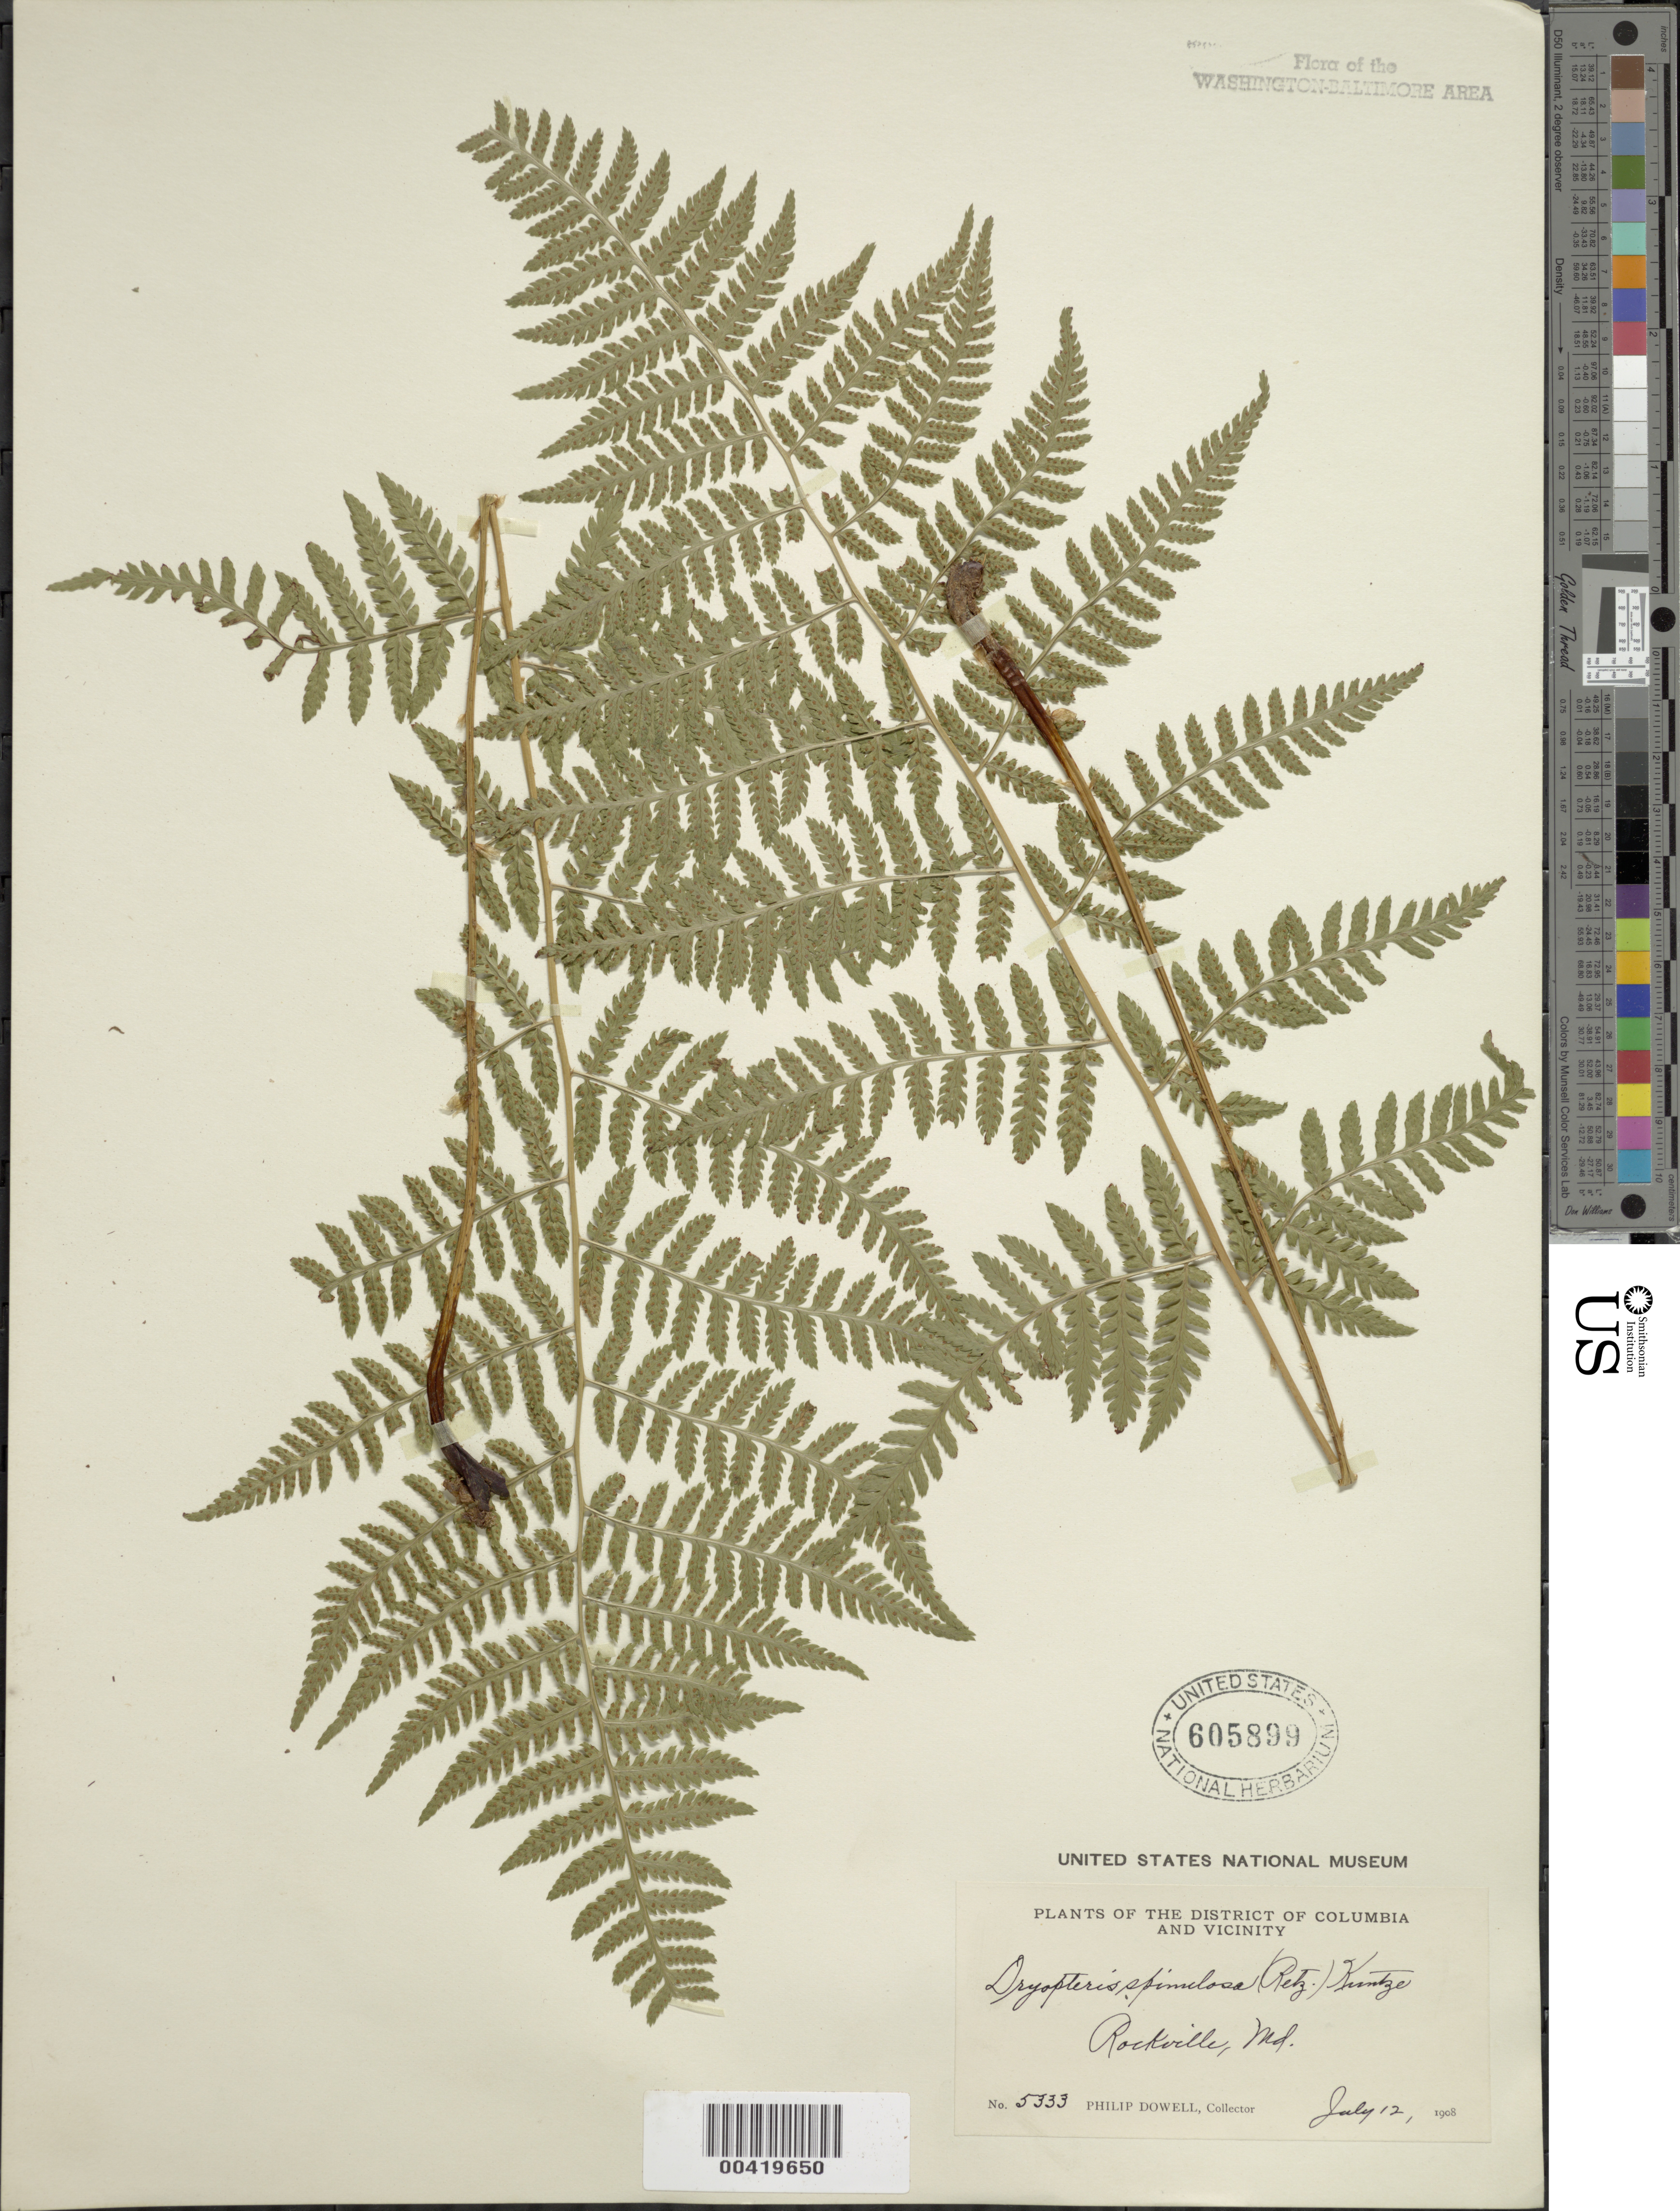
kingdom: Plantae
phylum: Tracheophyta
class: Polypodiopsida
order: Polypodiales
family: Dryopteridaceae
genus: Dryopteris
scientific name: Dryopteris carthusiana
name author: (Villars) H.P. Fuchs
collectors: P. Dowell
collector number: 5333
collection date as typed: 12 Jul 1908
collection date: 1908-07-12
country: United States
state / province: Maryland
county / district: Montgomery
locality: Rockville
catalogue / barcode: US 605899